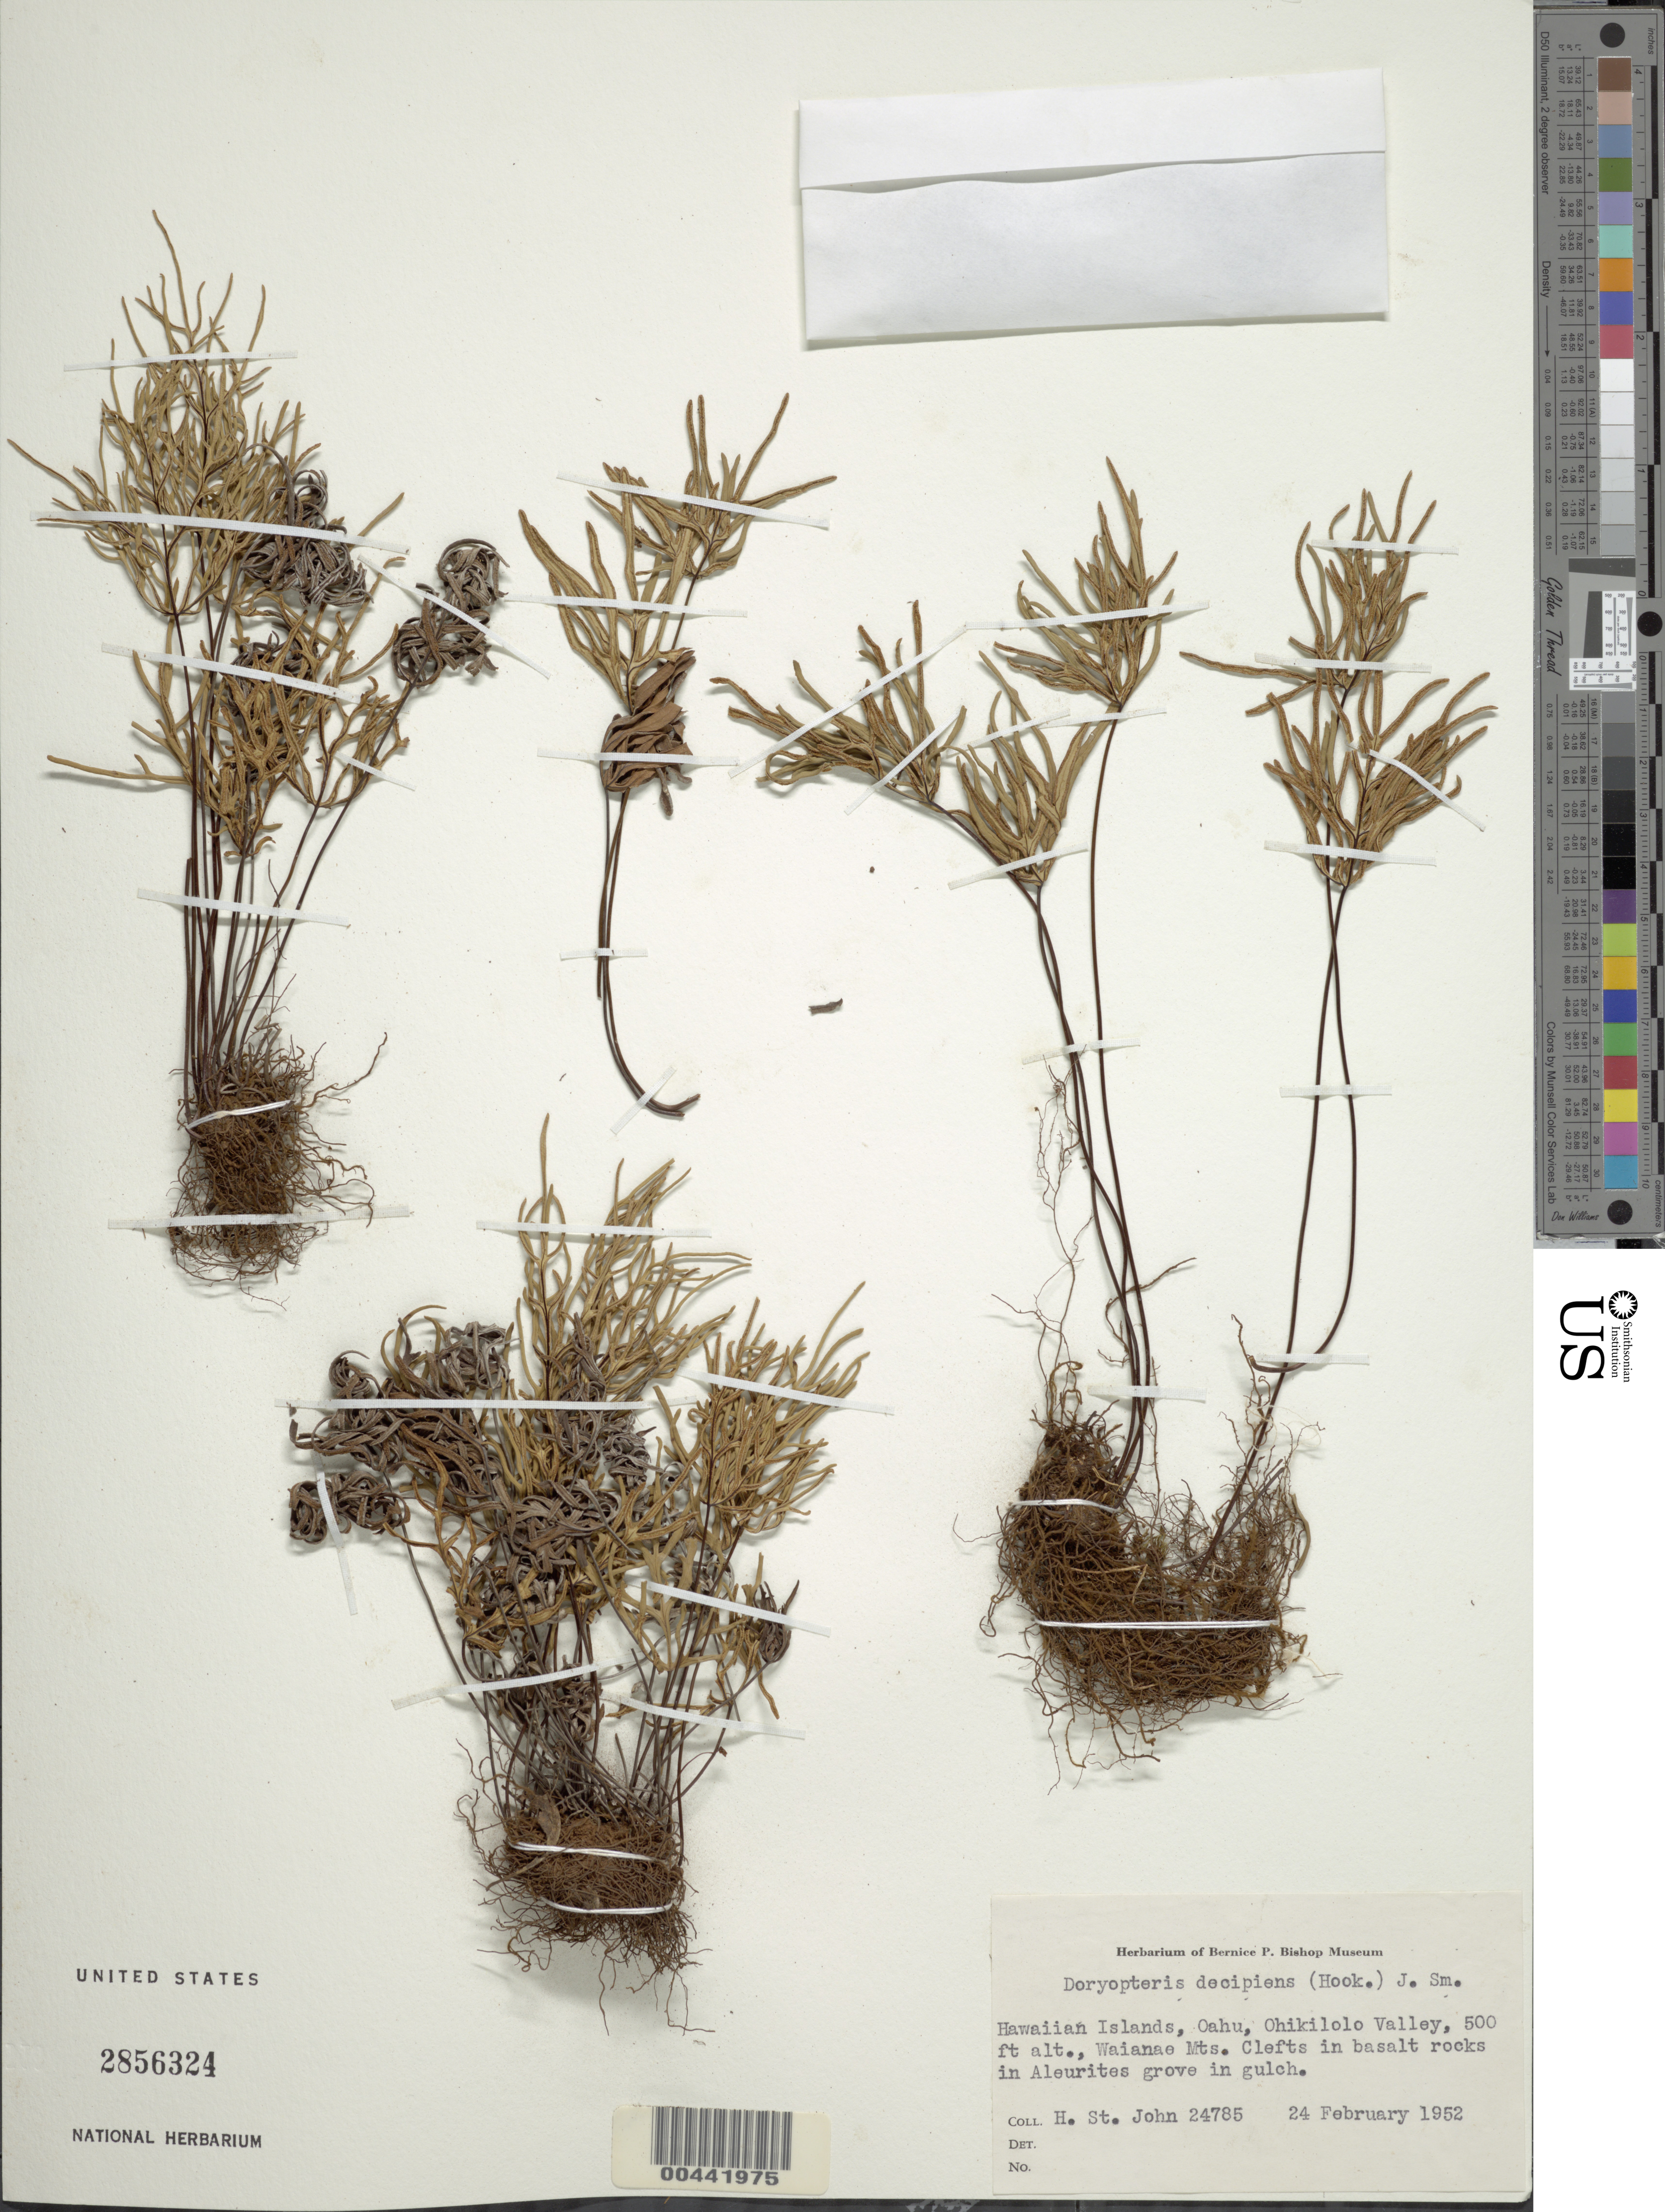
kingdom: Plantae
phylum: Tracheophyta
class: Polypodiopsida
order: Polypodiales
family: Pteridaceae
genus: Doryopteris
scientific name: Doryopteris decora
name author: Brack.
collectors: H. St. John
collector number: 24785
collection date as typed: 24 Feb 1952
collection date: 1952-02-24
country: United States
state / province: Hawaii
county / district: Honolulu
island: Oahu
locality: Ohikilolo Valley, Waianae Mts.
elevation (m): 152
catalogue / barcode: US 2856324